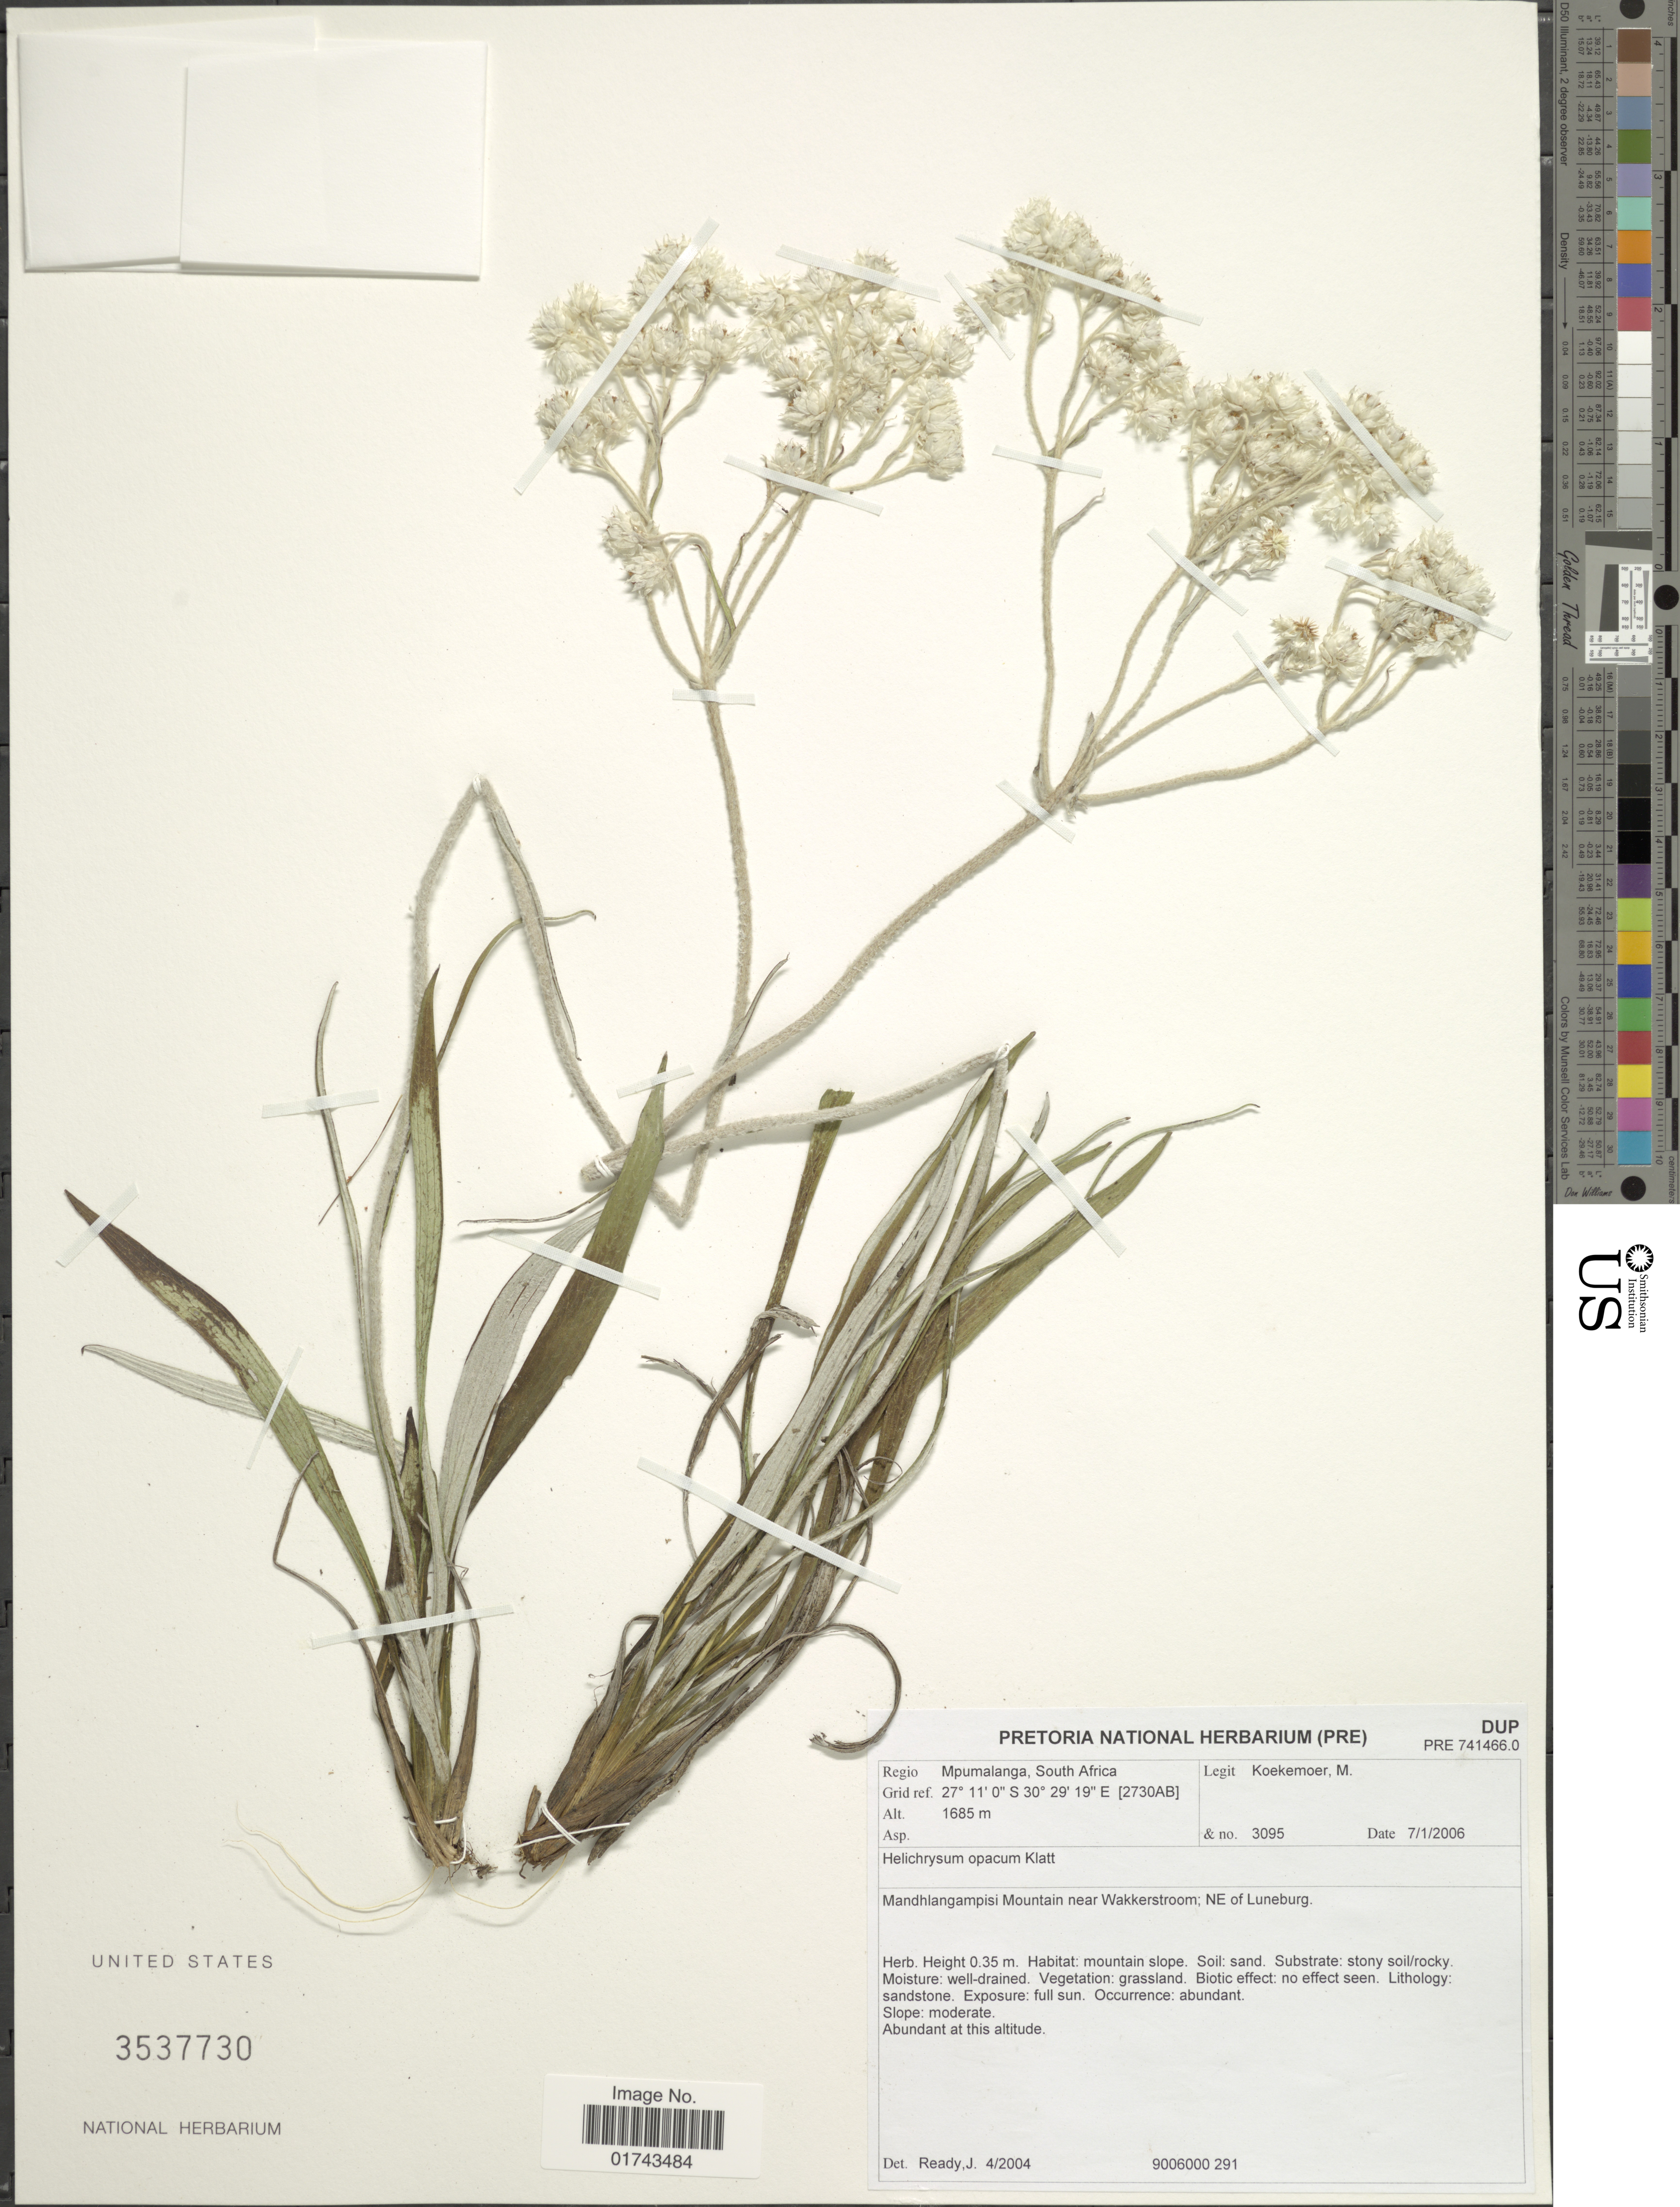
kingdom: Plantae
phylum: Tracheophyta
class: Magnoliopsida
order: Asterales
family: Asteraceae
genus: Helichrysum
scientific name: Helichrysum opacum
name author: Klatt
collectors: M. Koekemoer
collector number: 3095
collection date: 2006-01-07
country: South Africa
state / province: Mpumalanga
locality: Regio Mpumalanga, South Africa, Grid ref. [2730AB], Mandhlangampisi Mountain near Wakkerstroom, NE of Luneburg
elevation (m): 1685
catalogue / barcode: US 3537730